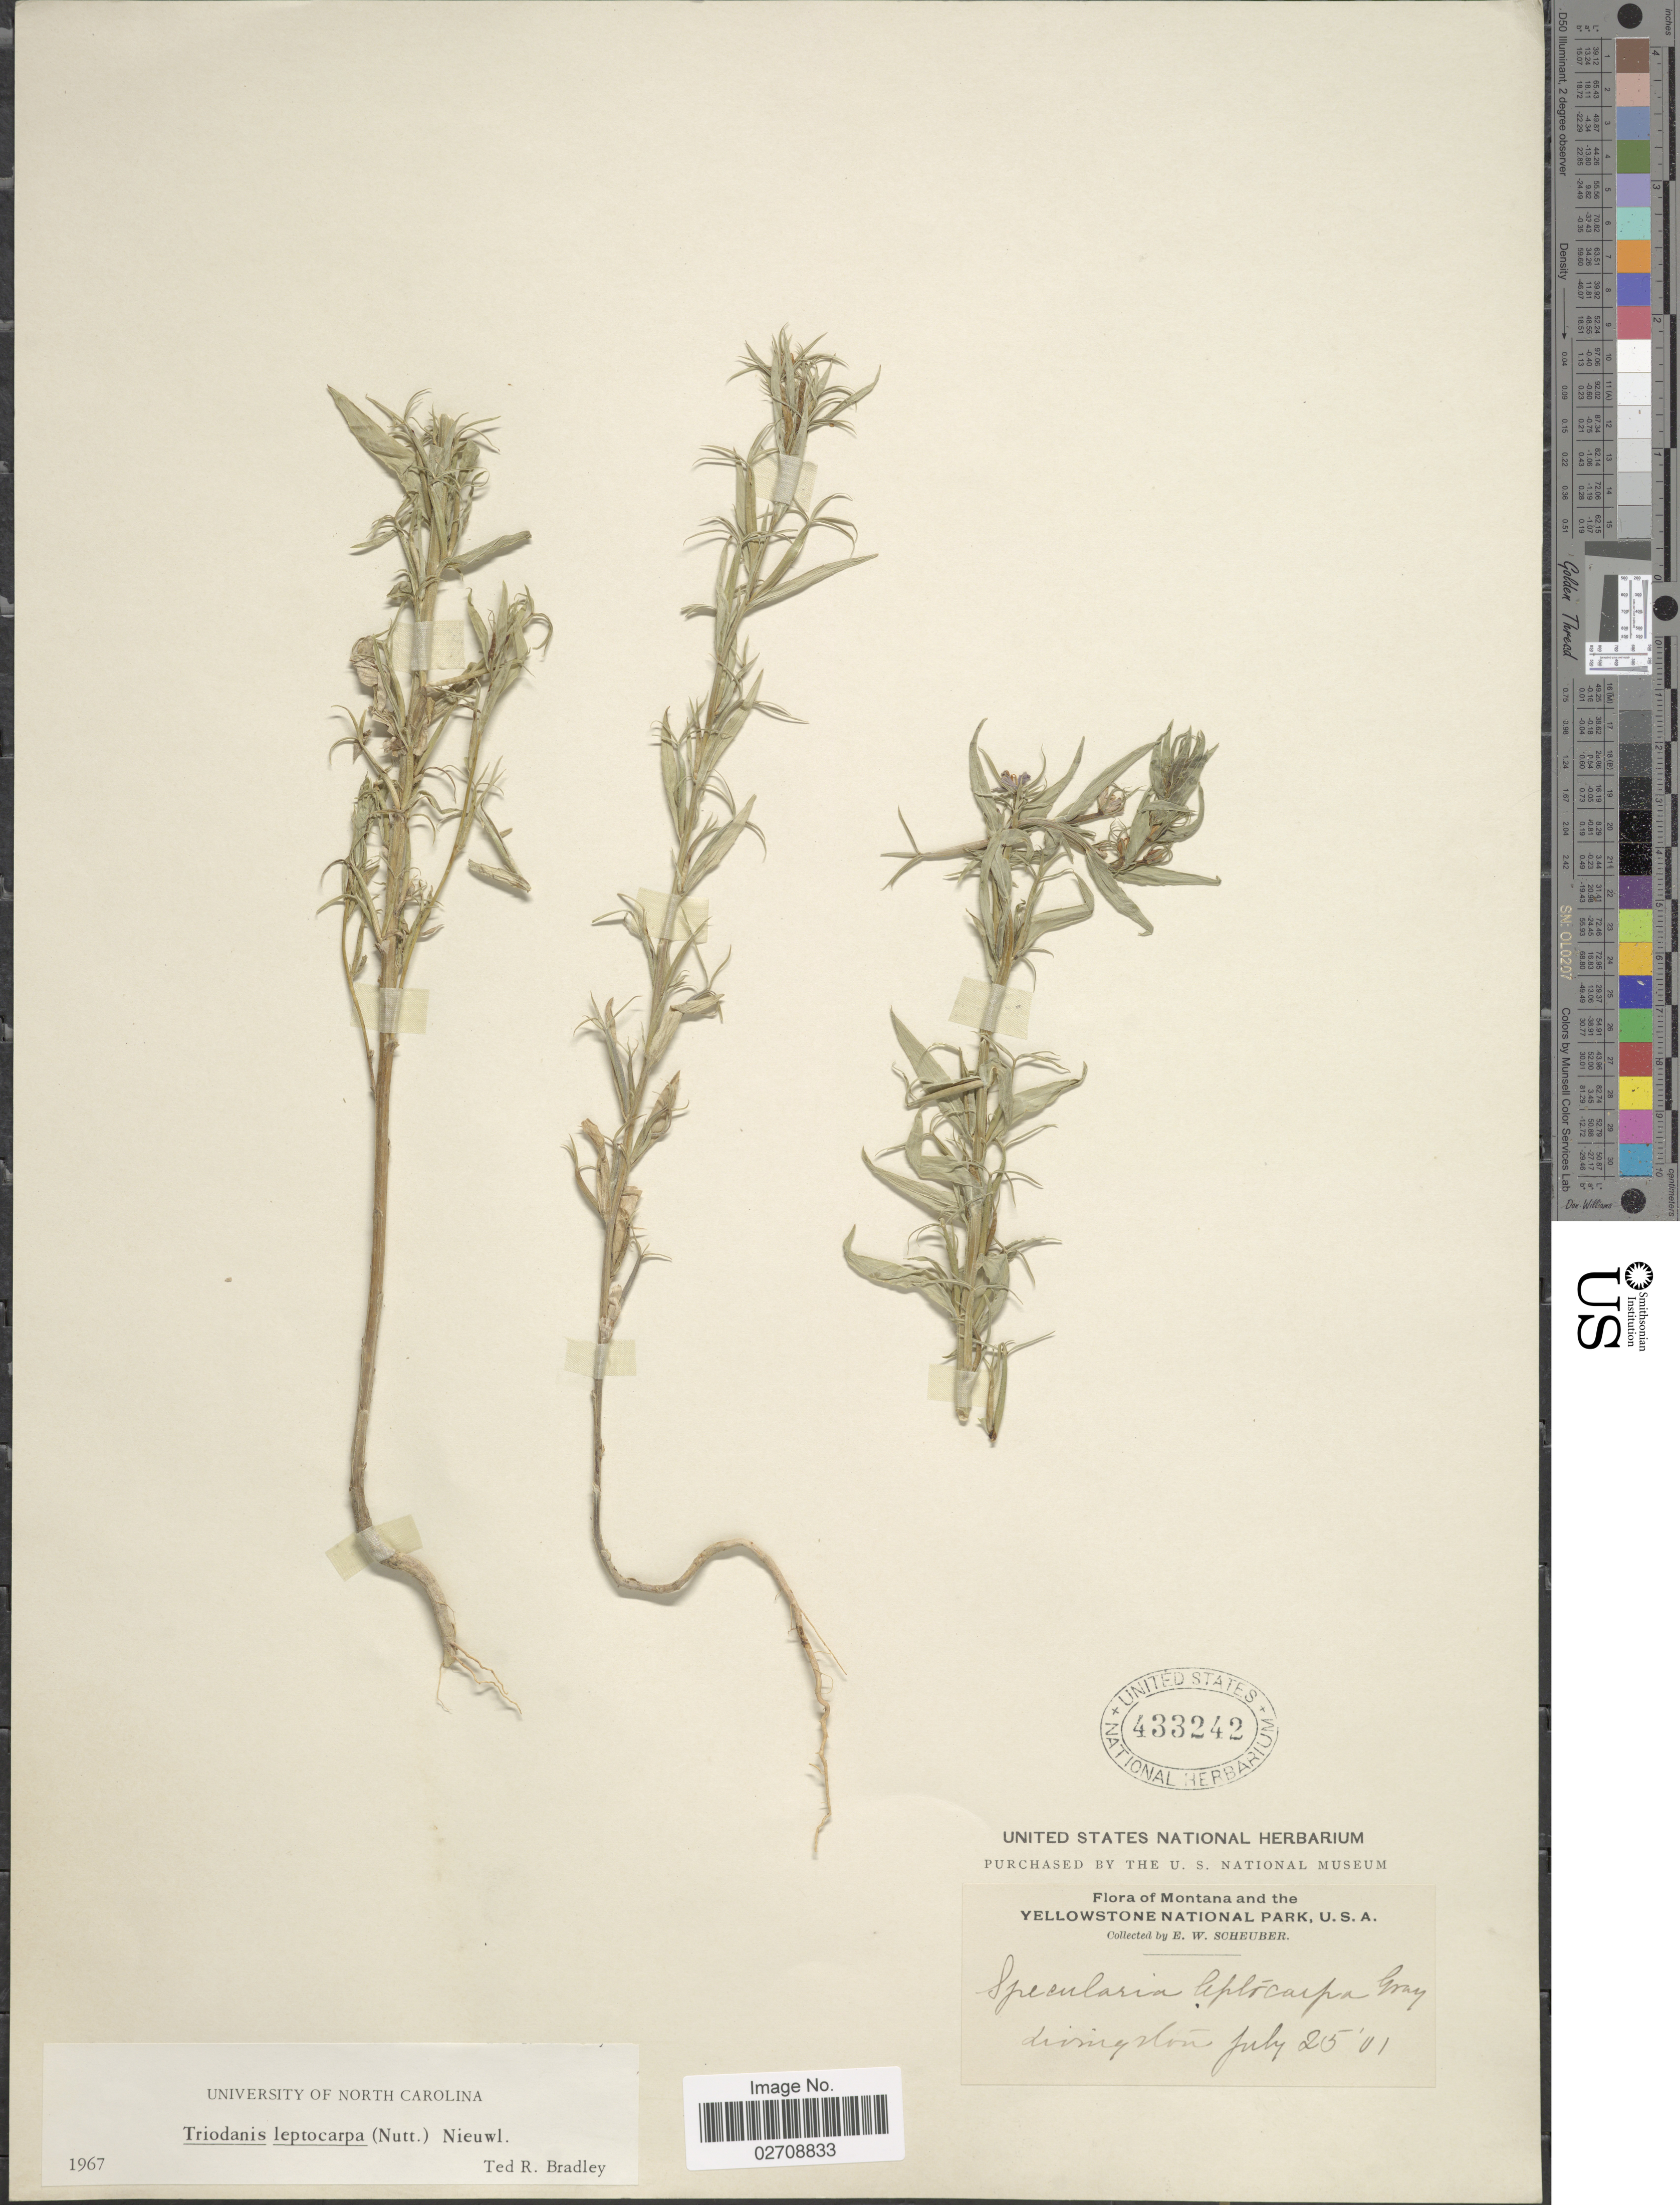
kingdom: Plantae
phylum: Tracheophyta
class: Magnoliopsida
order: Asterales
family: Campanulaceae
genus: Triodanis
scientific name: Triodanis leptocarpa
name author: Nieuwl.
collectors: E. Scheuber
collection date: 1901-07-25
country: United States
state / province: Montana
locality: Montana and the Yellowstone National Park, Livingston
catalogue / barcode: US 433242